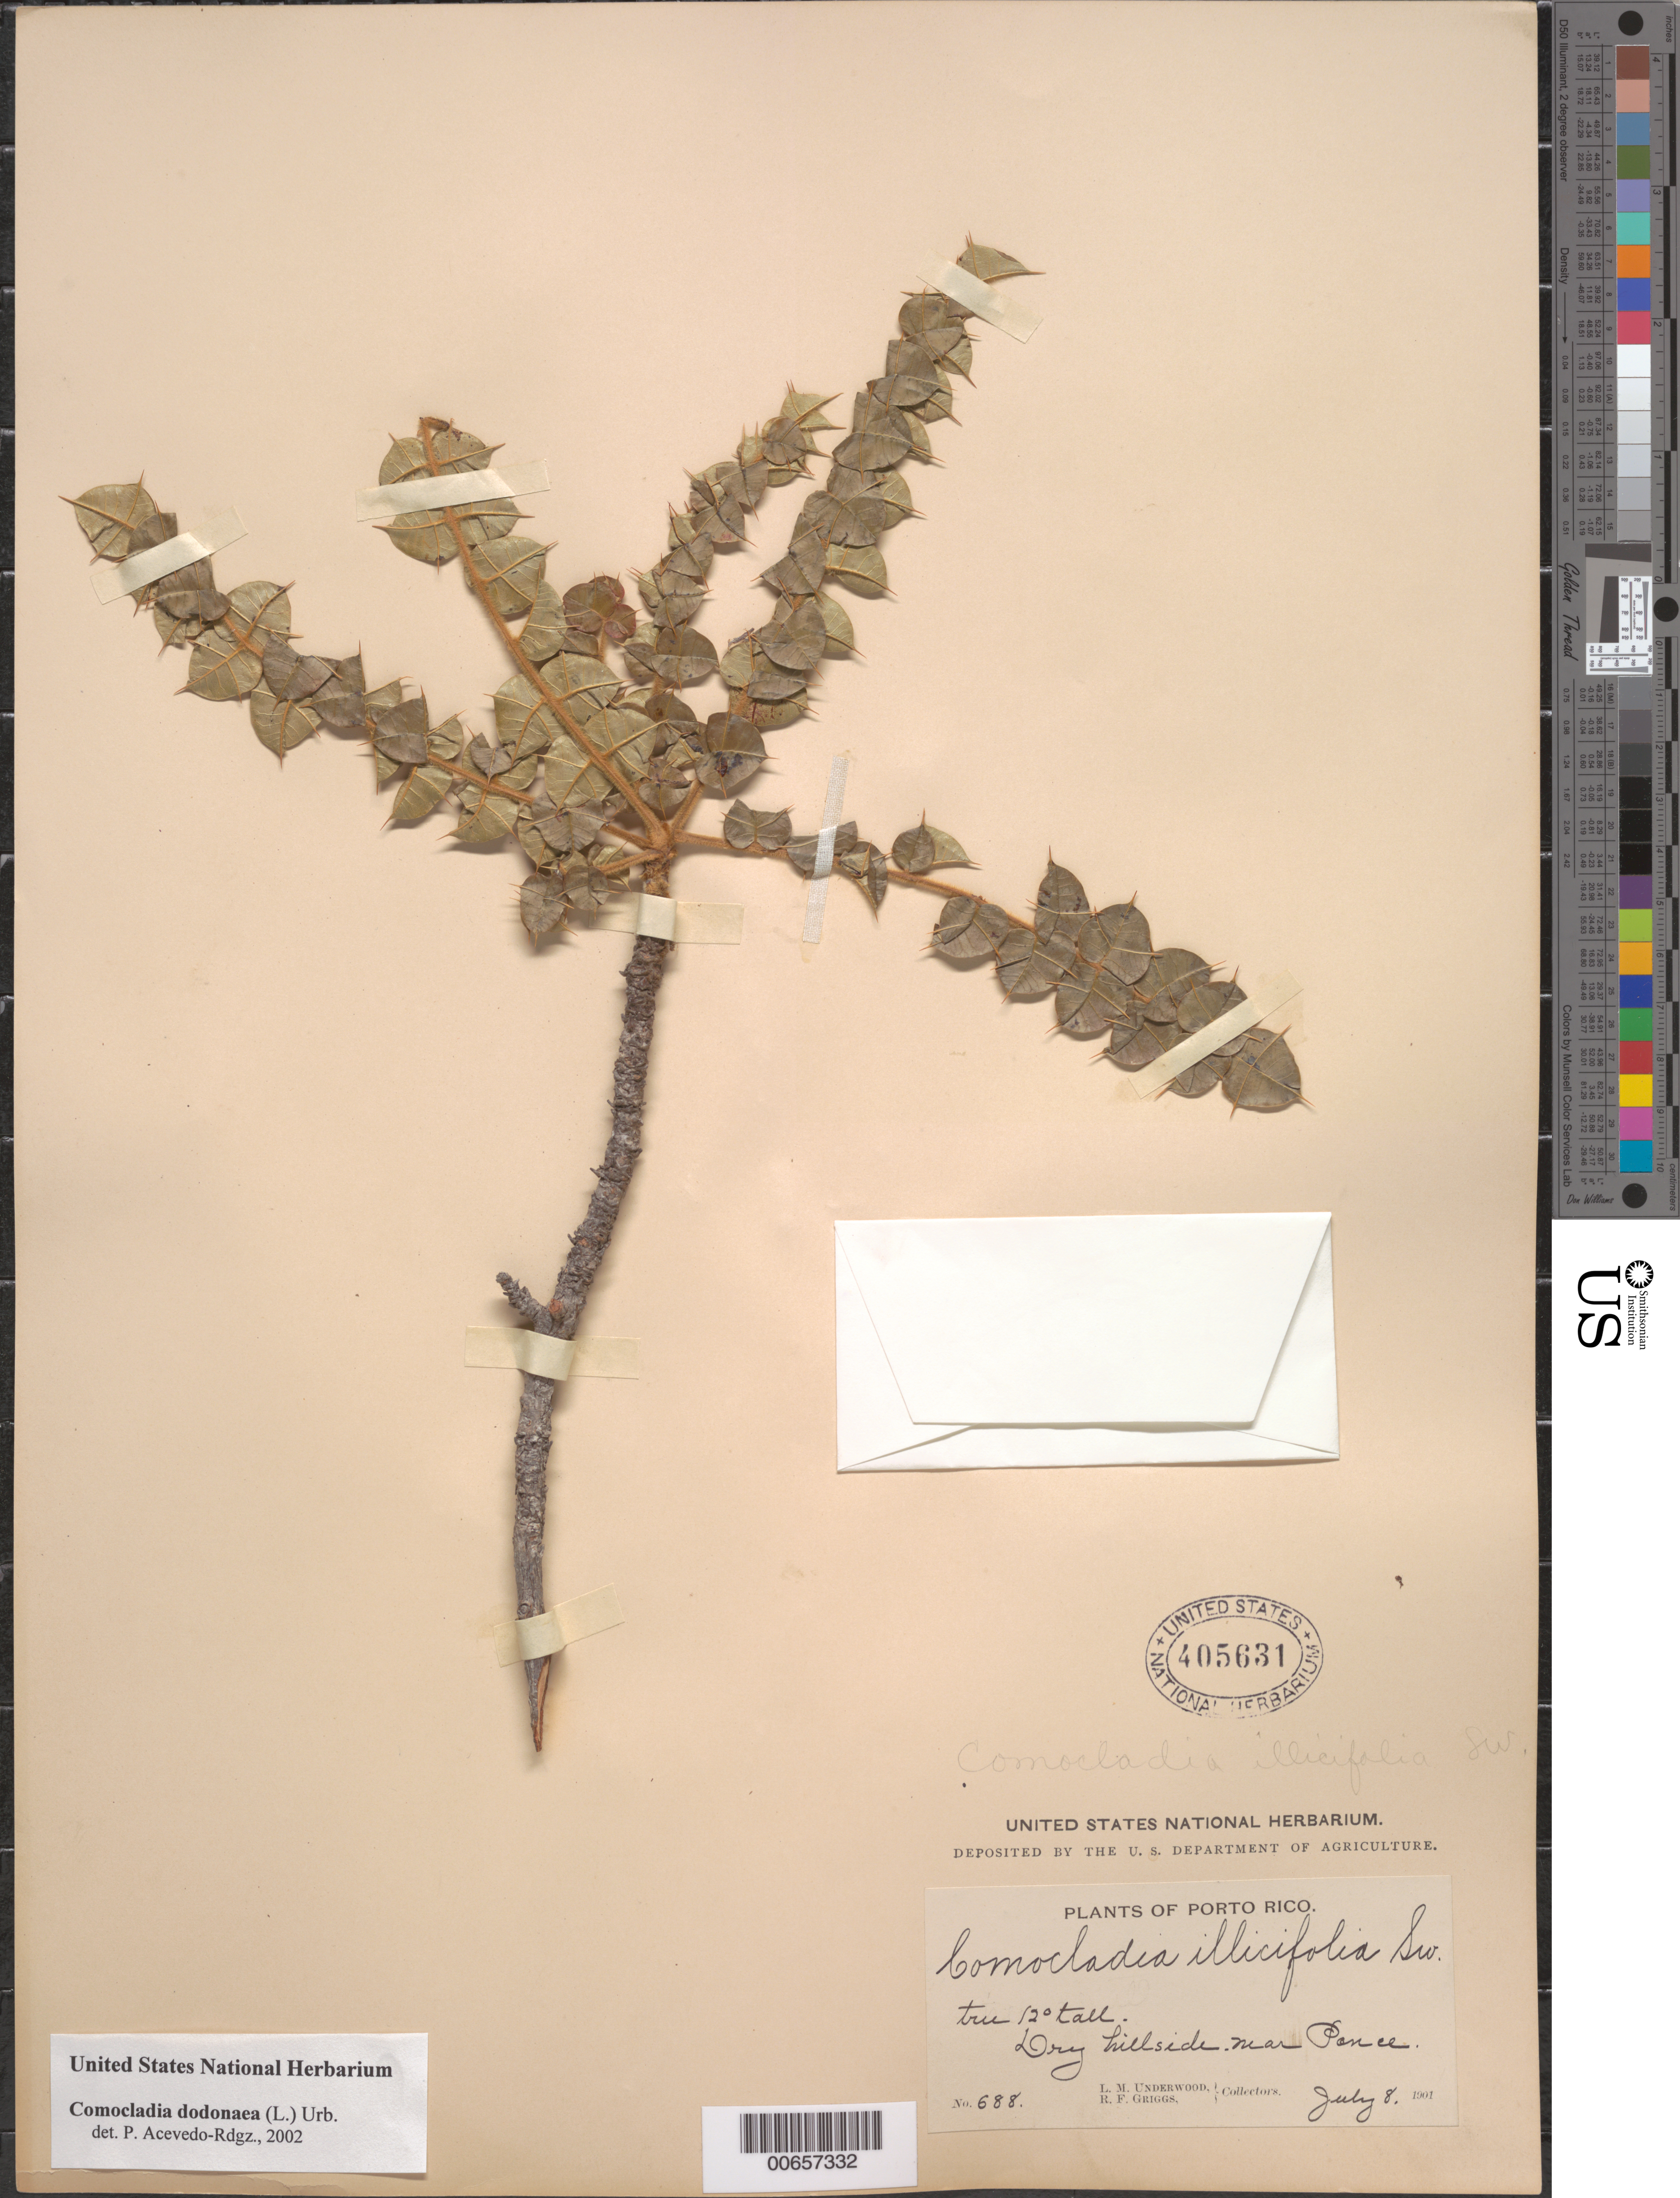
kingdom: Plantae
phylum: Tracheophyta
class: Magnoliopsida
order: Sapindales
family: Anacardiaceae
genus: Comocladia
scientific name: Comocladia dodonaea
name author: (L.) Urb.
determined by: Acevedo-Rodríguez, P., (BOT), Smithsonian Institution - National Museum of Natural History (UNITED STATES)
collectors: L. M. Underwood & R. F. Griggs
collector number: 688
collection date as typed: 08 Jul 1901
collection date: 1901-07-08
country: Puerto Rico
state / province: Ponce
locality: Ponce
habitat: Dry hillside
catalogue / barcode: US 405631